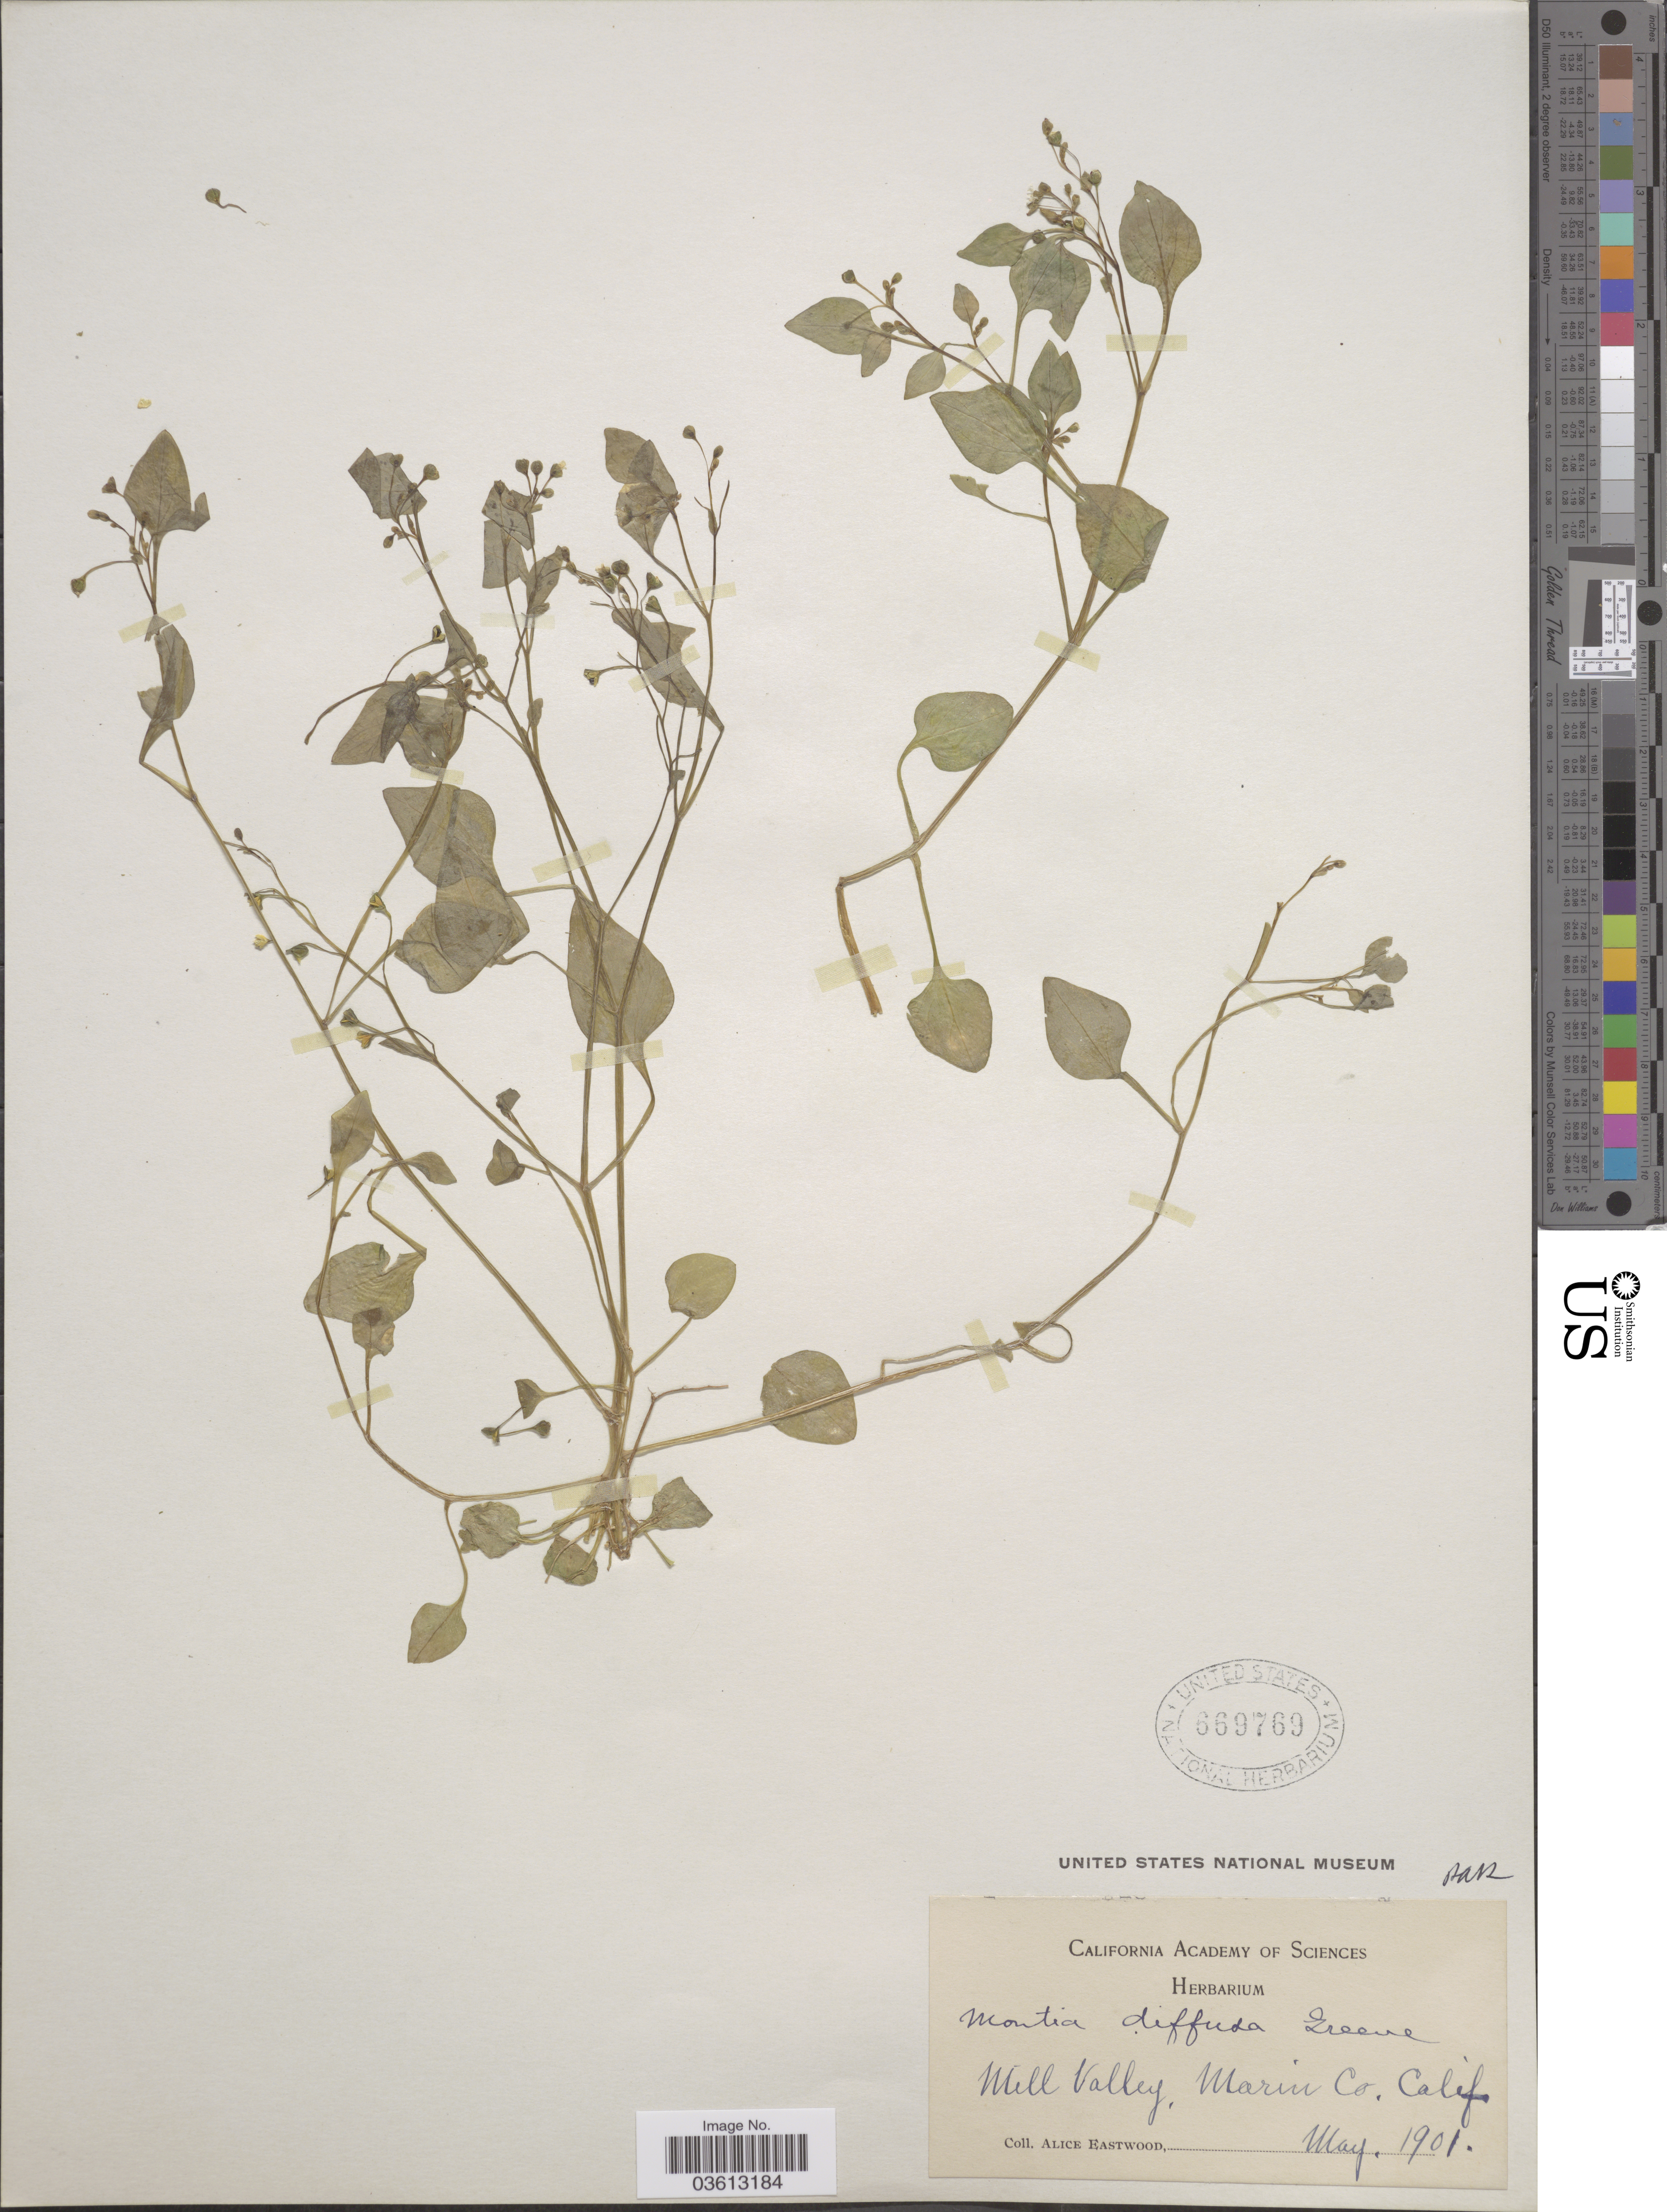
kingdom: Plantae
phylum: Tracheophyta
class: Magnoliopsida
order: Caryophyllales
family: Montiaceae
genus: Montia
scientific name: Montia diffusa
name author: (Nutt.) Greene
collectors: A. Eastwood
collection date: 1901-05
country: United States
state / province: California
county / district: Marin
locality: Mill Valley, Marin Co.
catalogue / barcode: US 669769